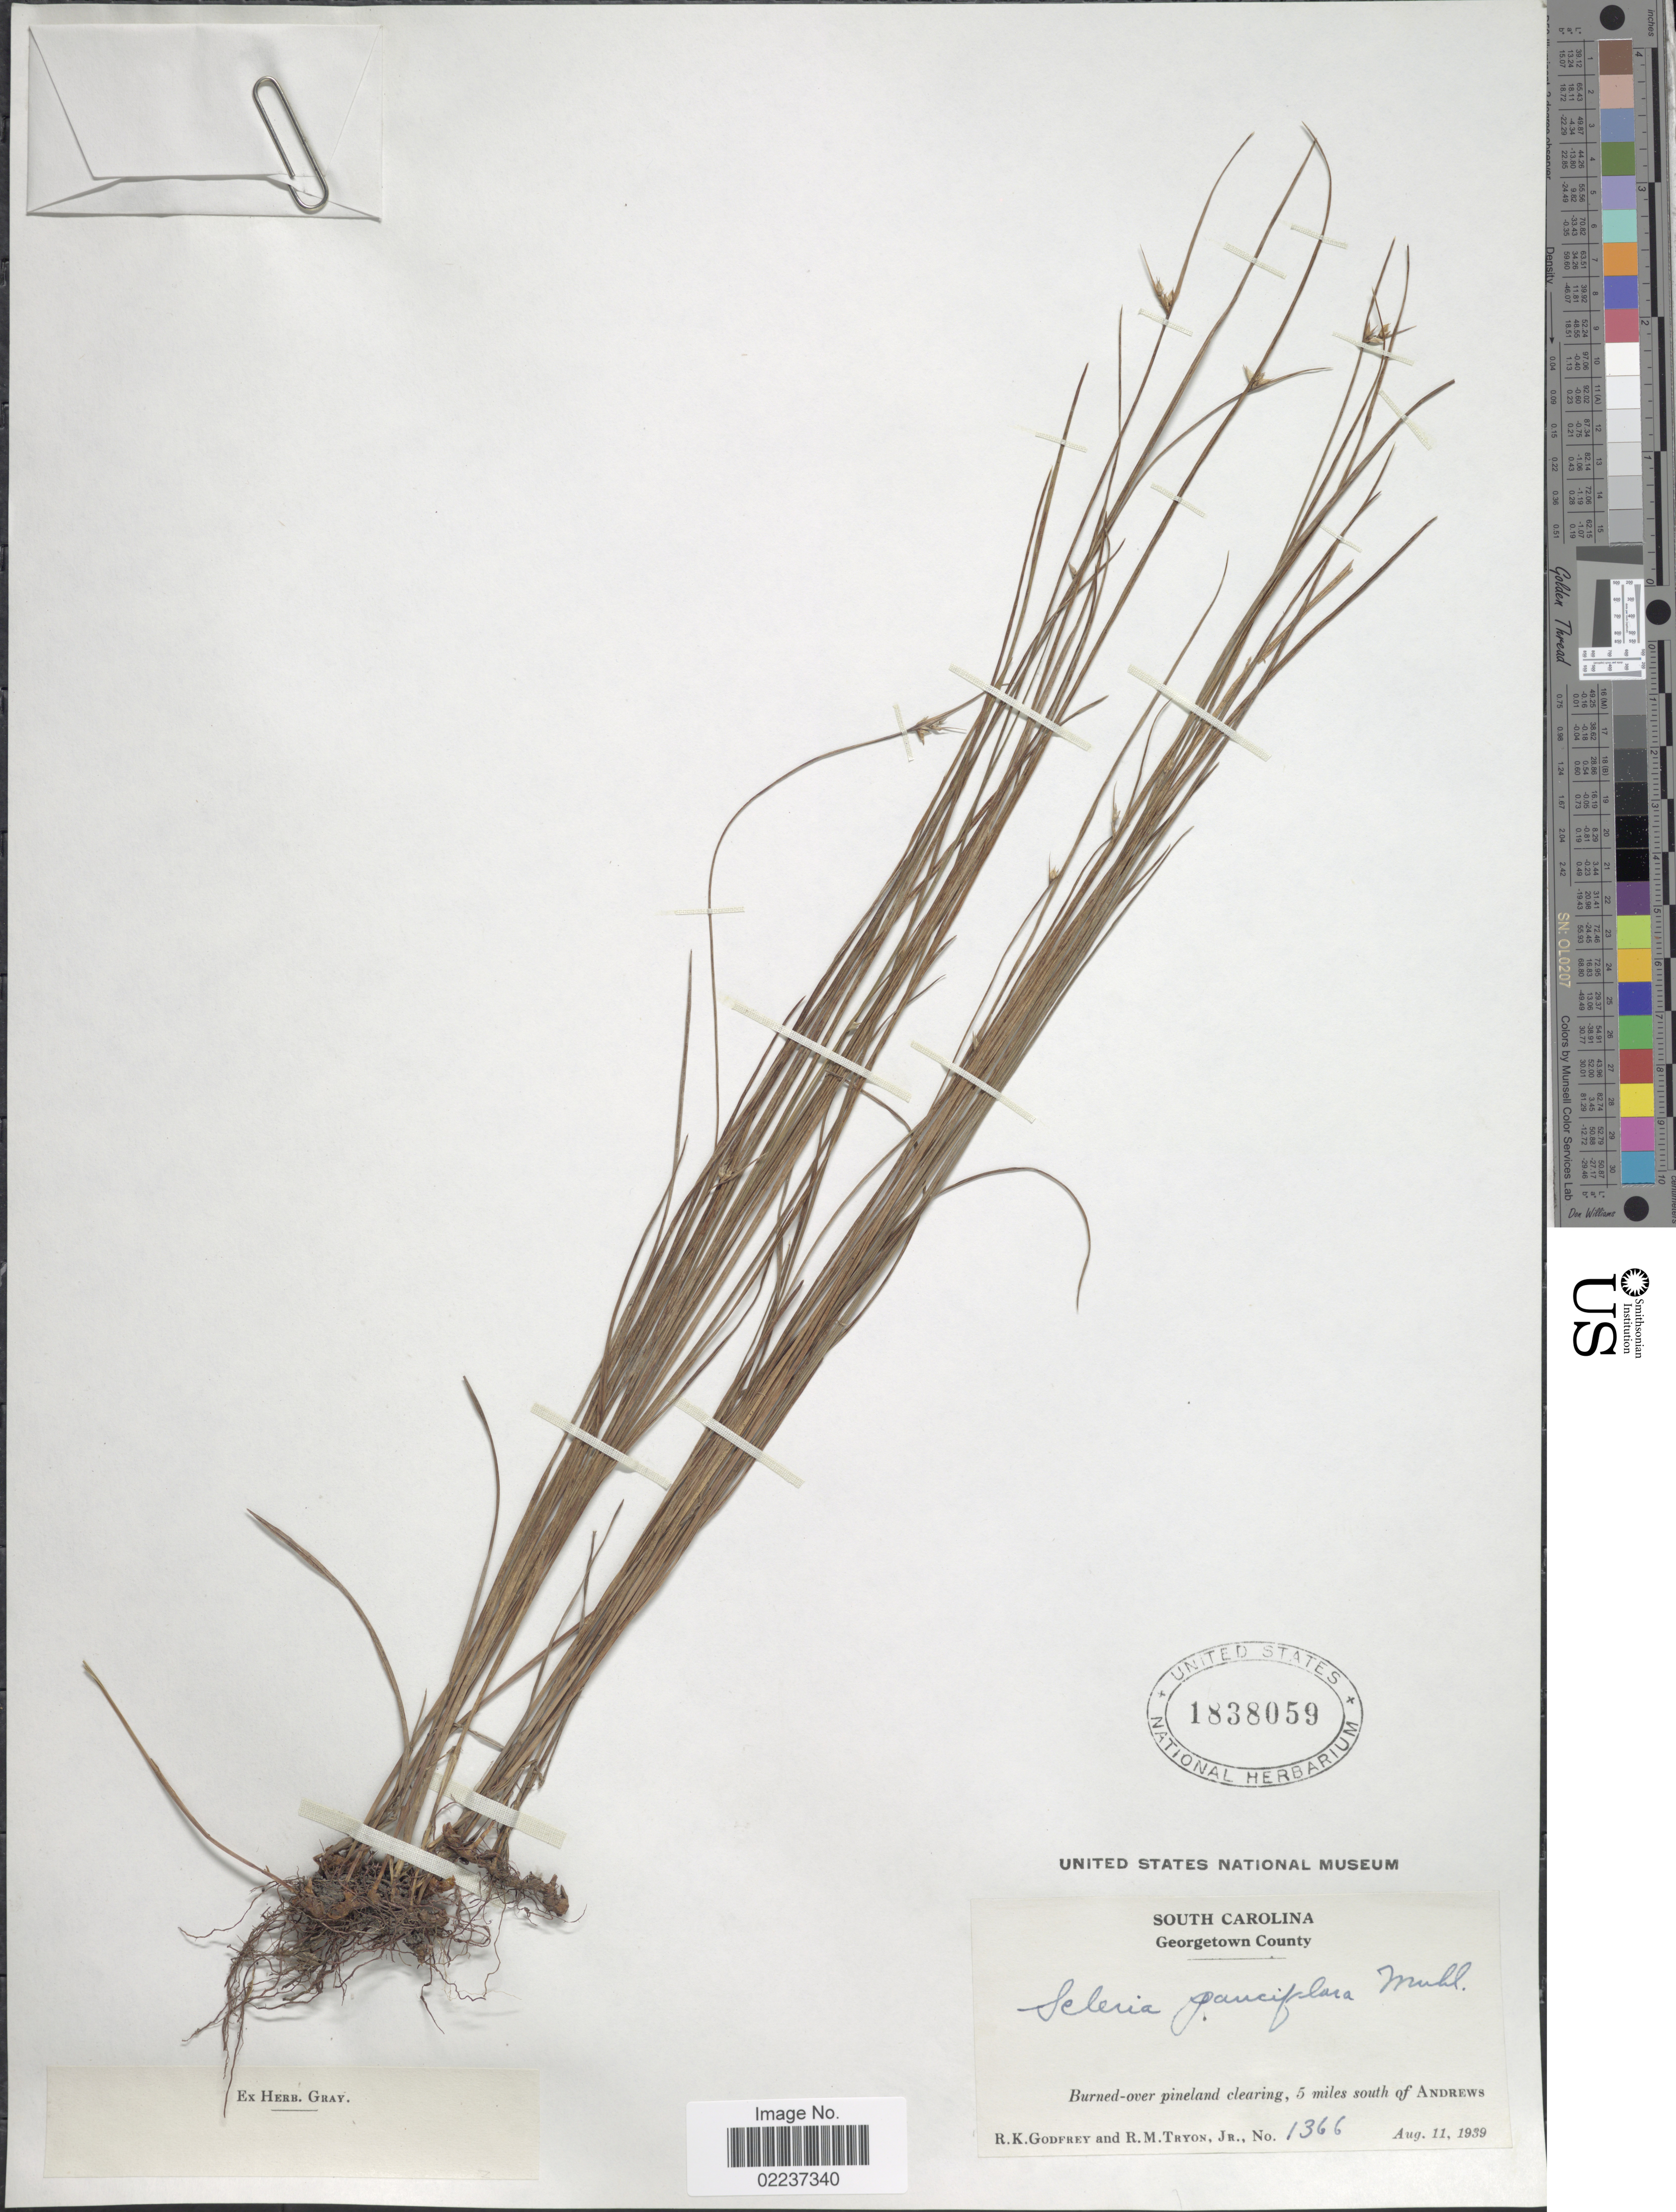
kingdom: Plantae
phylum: Tracheophyta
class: Liliopsida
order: Poales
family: Cyperaceae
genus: Scleria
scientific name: Scleria pauciflora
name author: Muhl. ex Willd.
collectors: R. K. Godfrey & R. M. Tryon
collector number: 1366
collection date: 1939-08-11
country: United States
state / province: South Carolina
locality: Georgetown County, 5 miles south of Andrews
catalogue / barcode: US 1838059